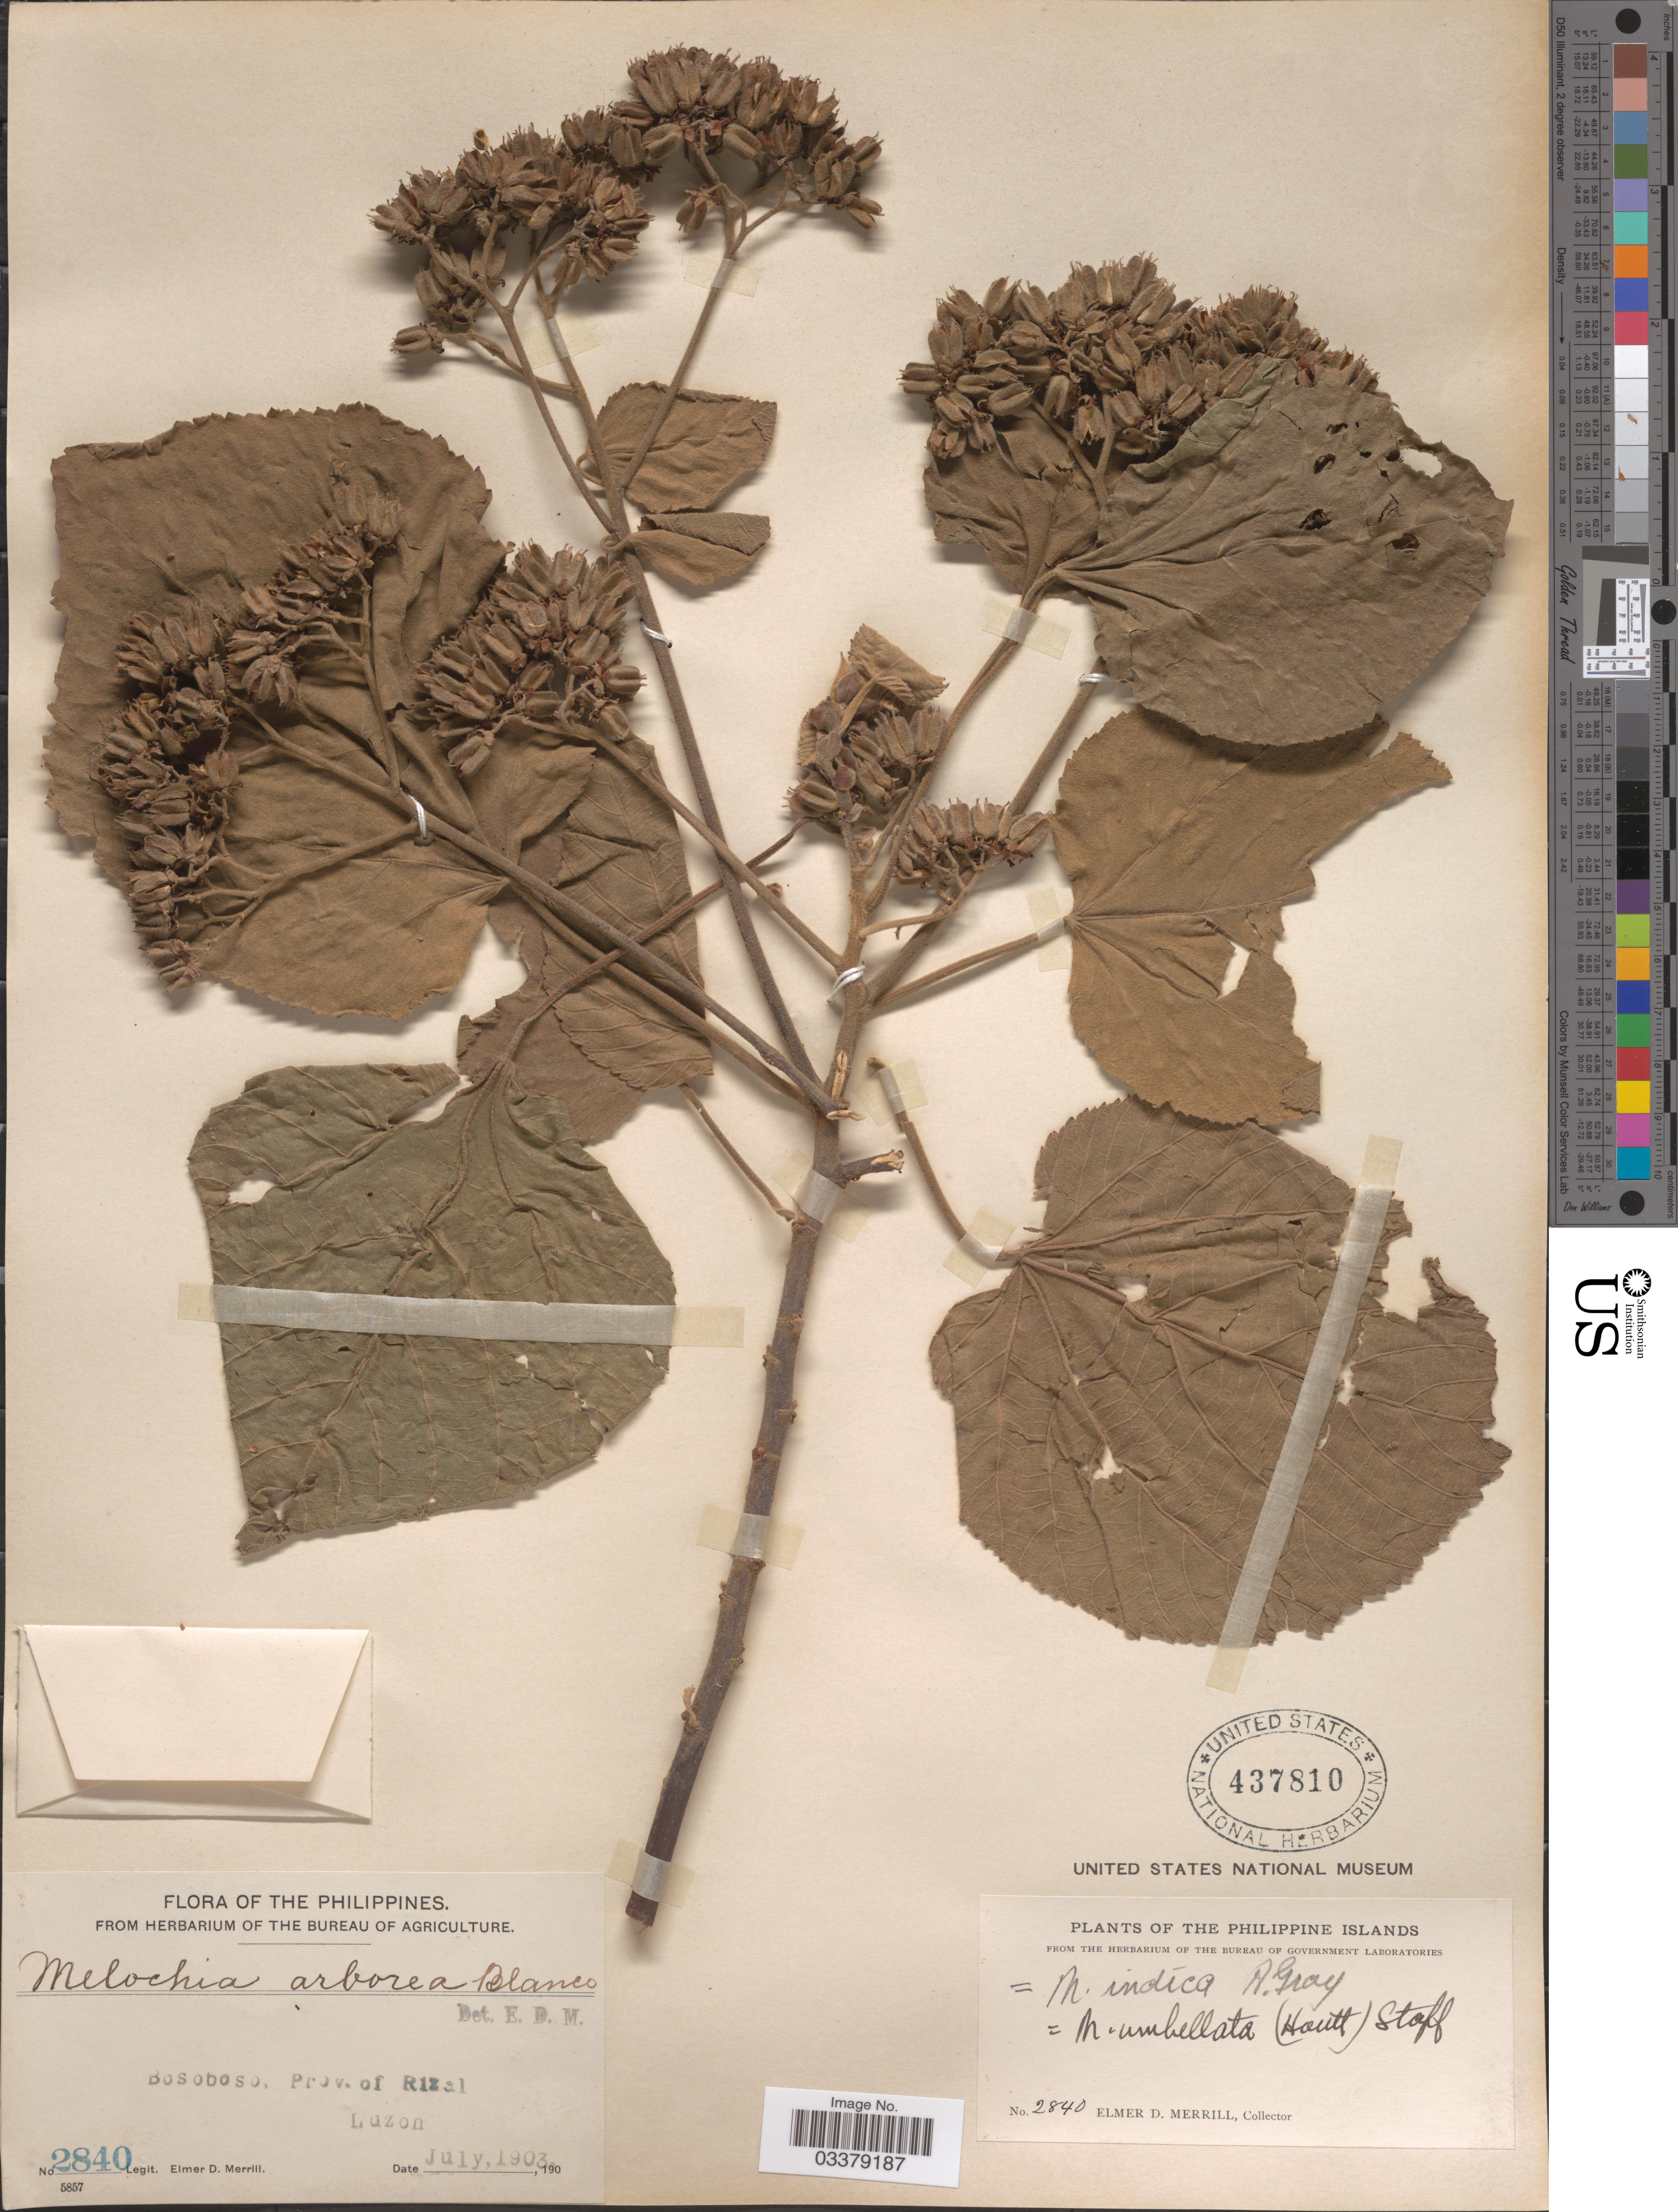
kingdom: Plantae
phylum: Tracheophyta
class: Magnoliopsida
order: Malvales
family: Malvaceae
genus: Melochia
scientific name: Melochia umbellata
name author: Stapf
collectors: E. D. Merrill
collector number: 2840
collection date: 1903-07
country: Philippines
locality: Bosoboso. Prov. of Rizal. Luzon.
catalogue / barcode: US 437810